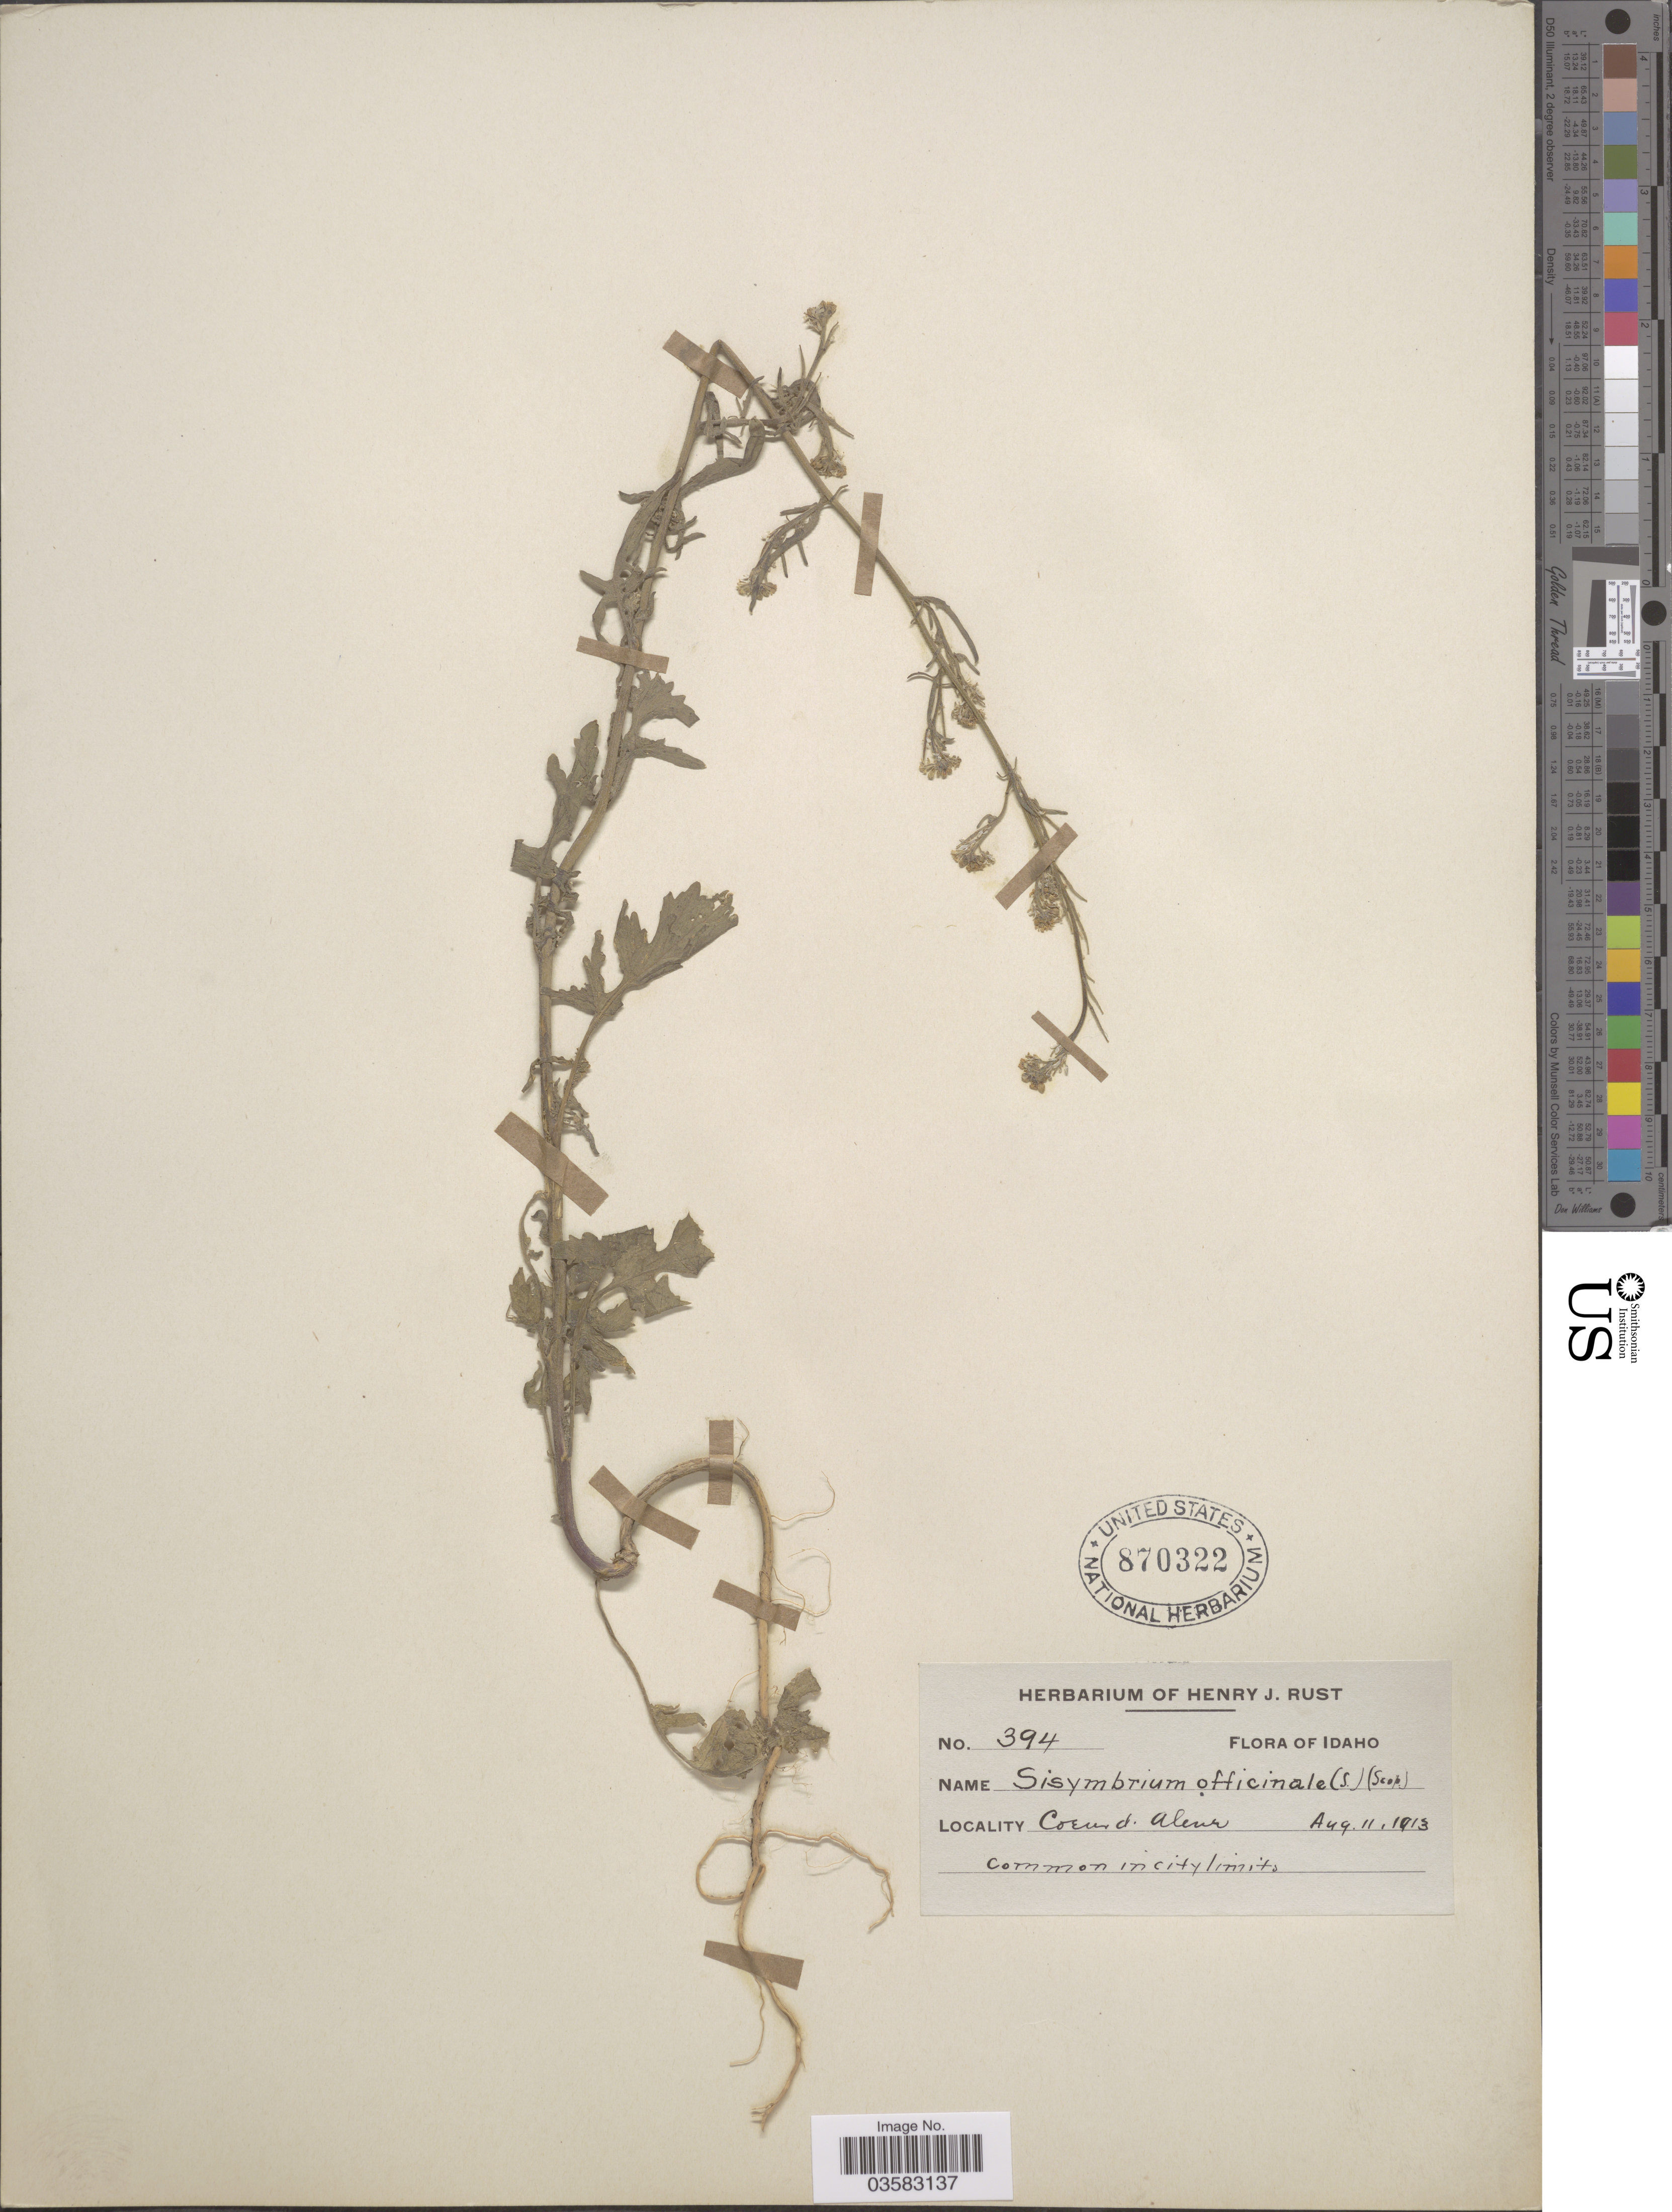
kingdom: Plantae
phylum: Tracheophyta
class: Magnoliopsida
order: Brassicales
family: Brassicaceae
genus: Sisymbrium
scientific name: Sisymbrium officinale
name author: (L.) Scop.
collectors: ex herb. Henry J. Rust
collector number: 394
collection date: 1913-08-11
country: United States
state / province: Idaho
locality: Coeur d' Alene.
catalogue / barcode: US 870322